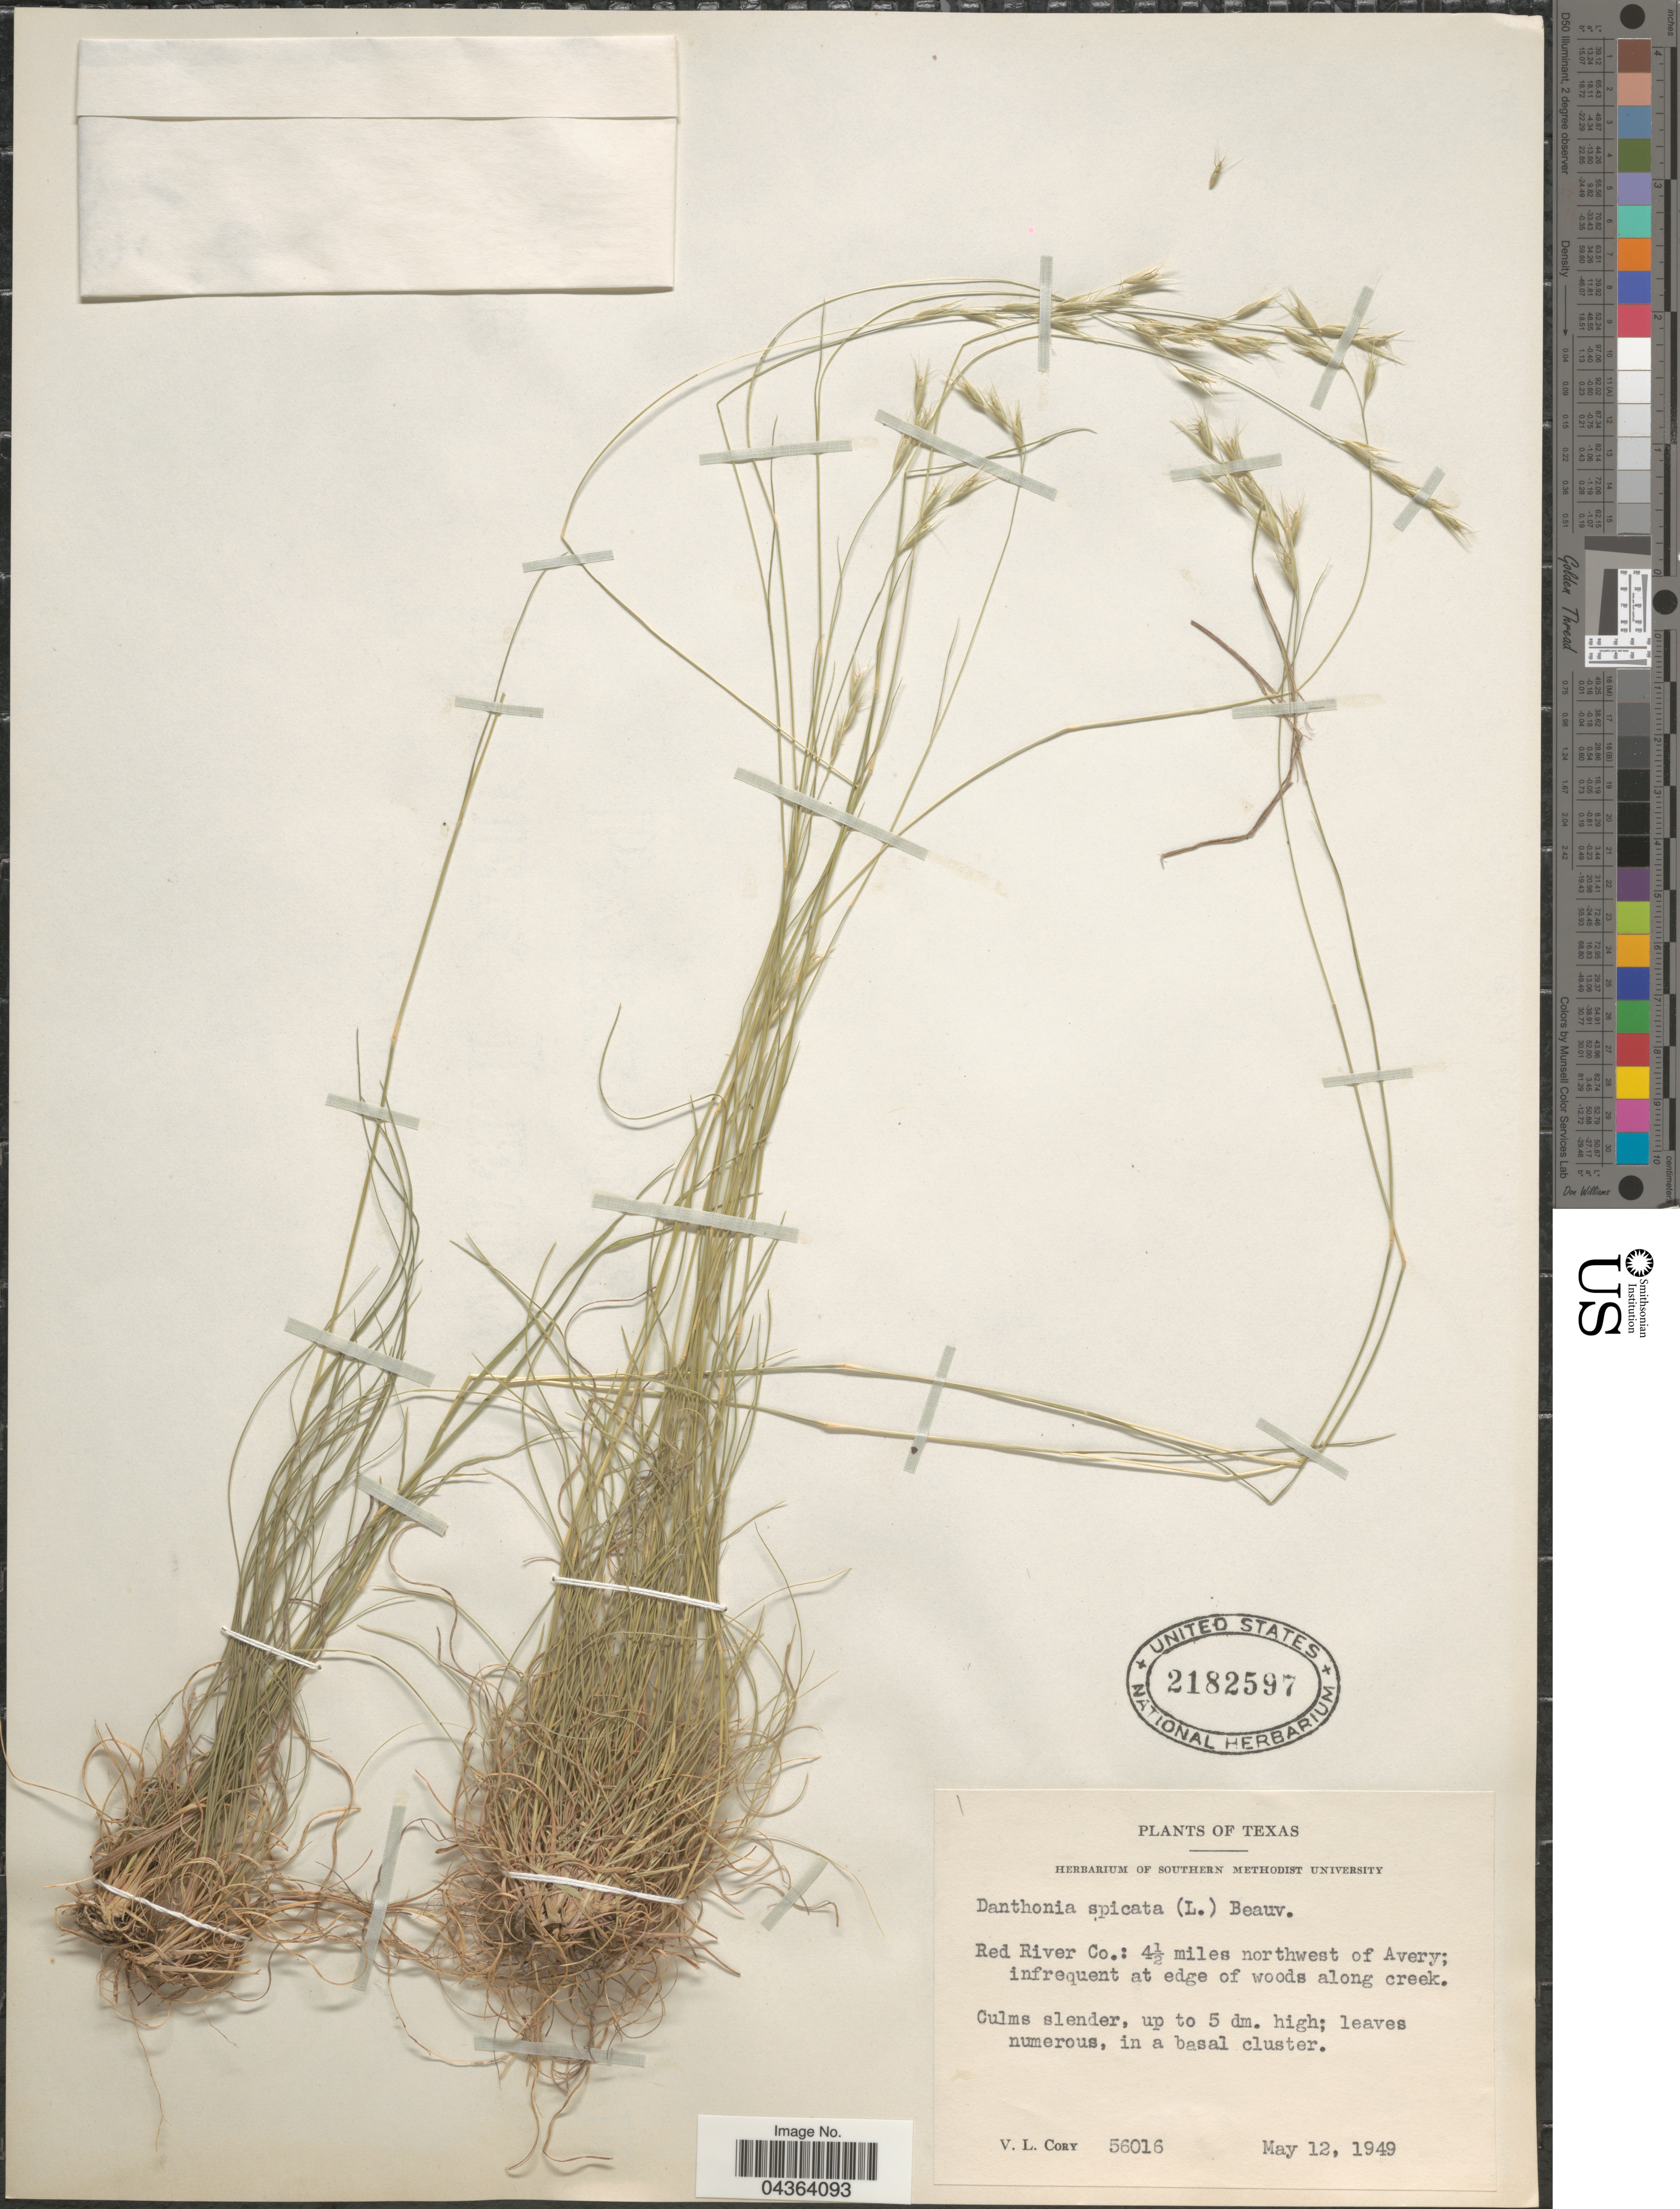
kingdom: Plantae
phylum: Tracheophyta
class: Liliopsida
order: Poales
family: Poaceae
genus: Danthonia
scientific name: Danthonia spicata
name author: (L.) P. Beauv. ex Roem. & Schult.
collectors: V. Cory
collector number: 56016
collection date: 1949-05-12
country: United States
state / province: Texas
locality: Red River Co.: 4½ miles northwest of Avery; infrequent at edge of woods along creek.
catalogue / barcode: US 2182597